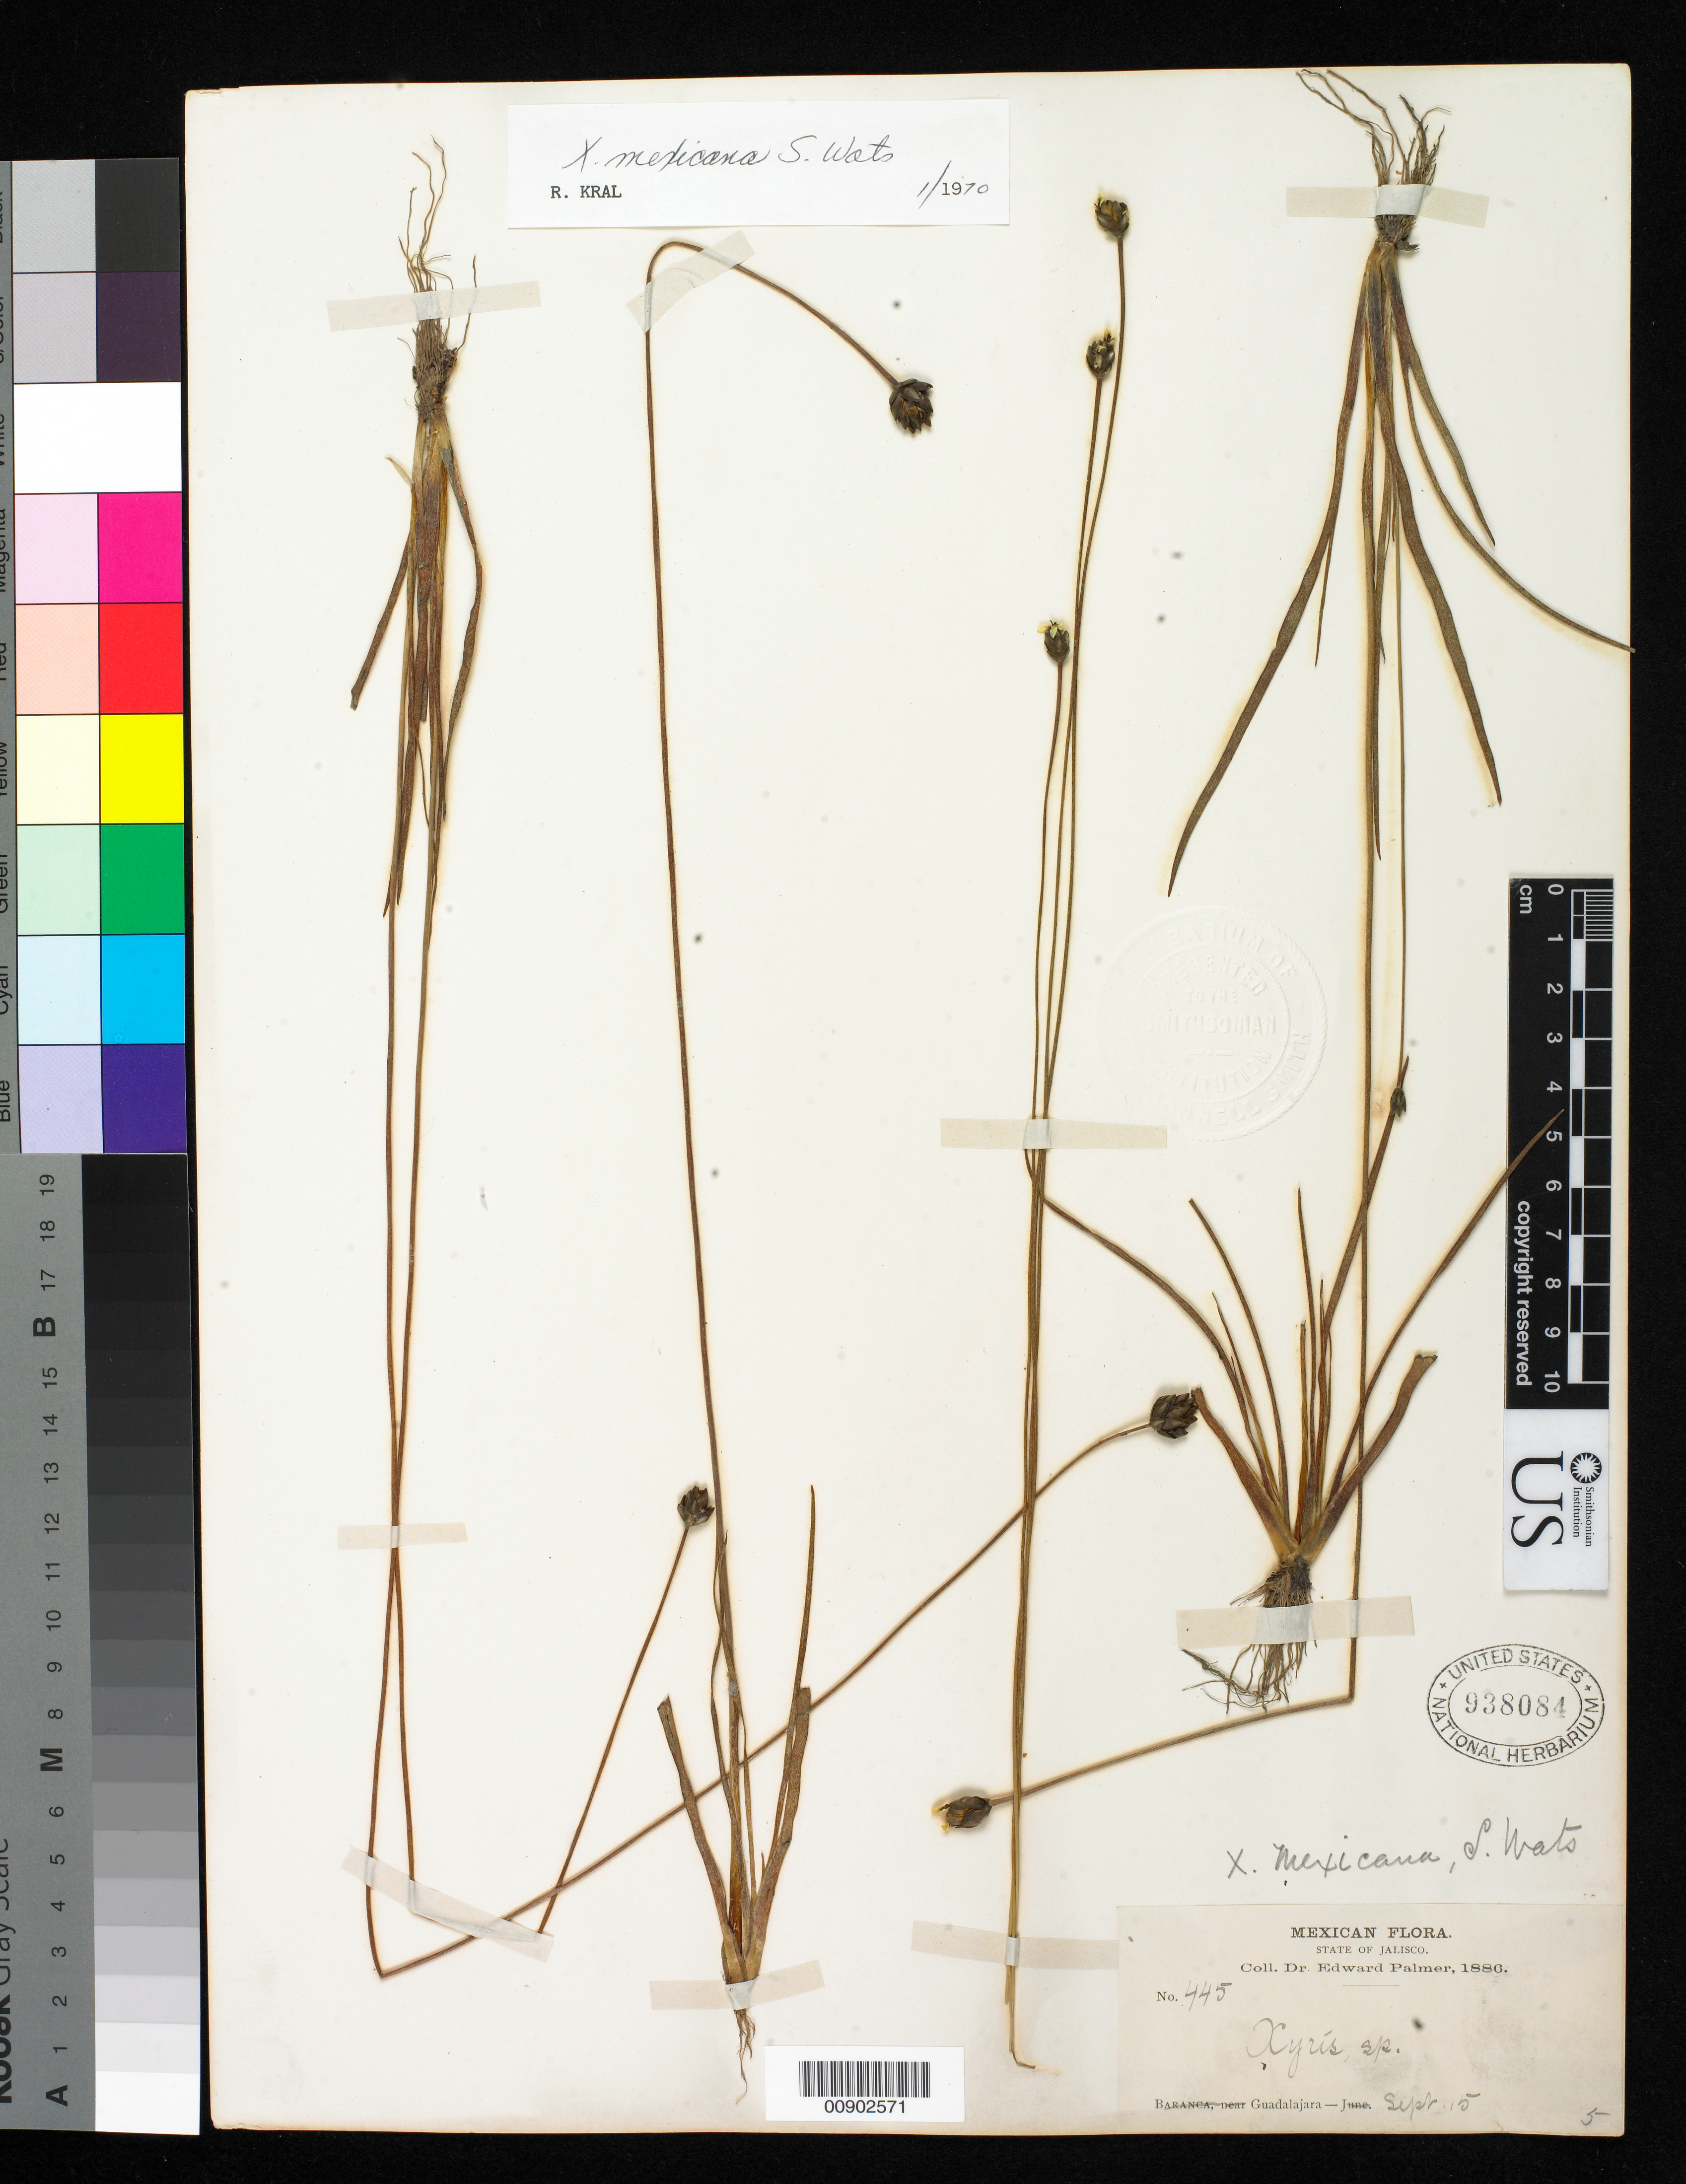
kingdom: Plantae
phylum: Tracheophyta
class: Liliopsida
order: Poales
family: Xyridaceae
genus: Xyris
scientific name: Xyris mexicana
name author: S. Watson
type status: Isosyntype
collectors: E. Palmer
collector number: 445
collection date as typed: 15 Sep 1886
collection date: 1886-09-15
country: Mexico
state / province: Jalisco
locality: Guadalajara, Jalisco.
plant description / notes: Herbarium of John Donnell Smith. Presented to the Smithsonian Institution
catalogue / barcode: US 938084